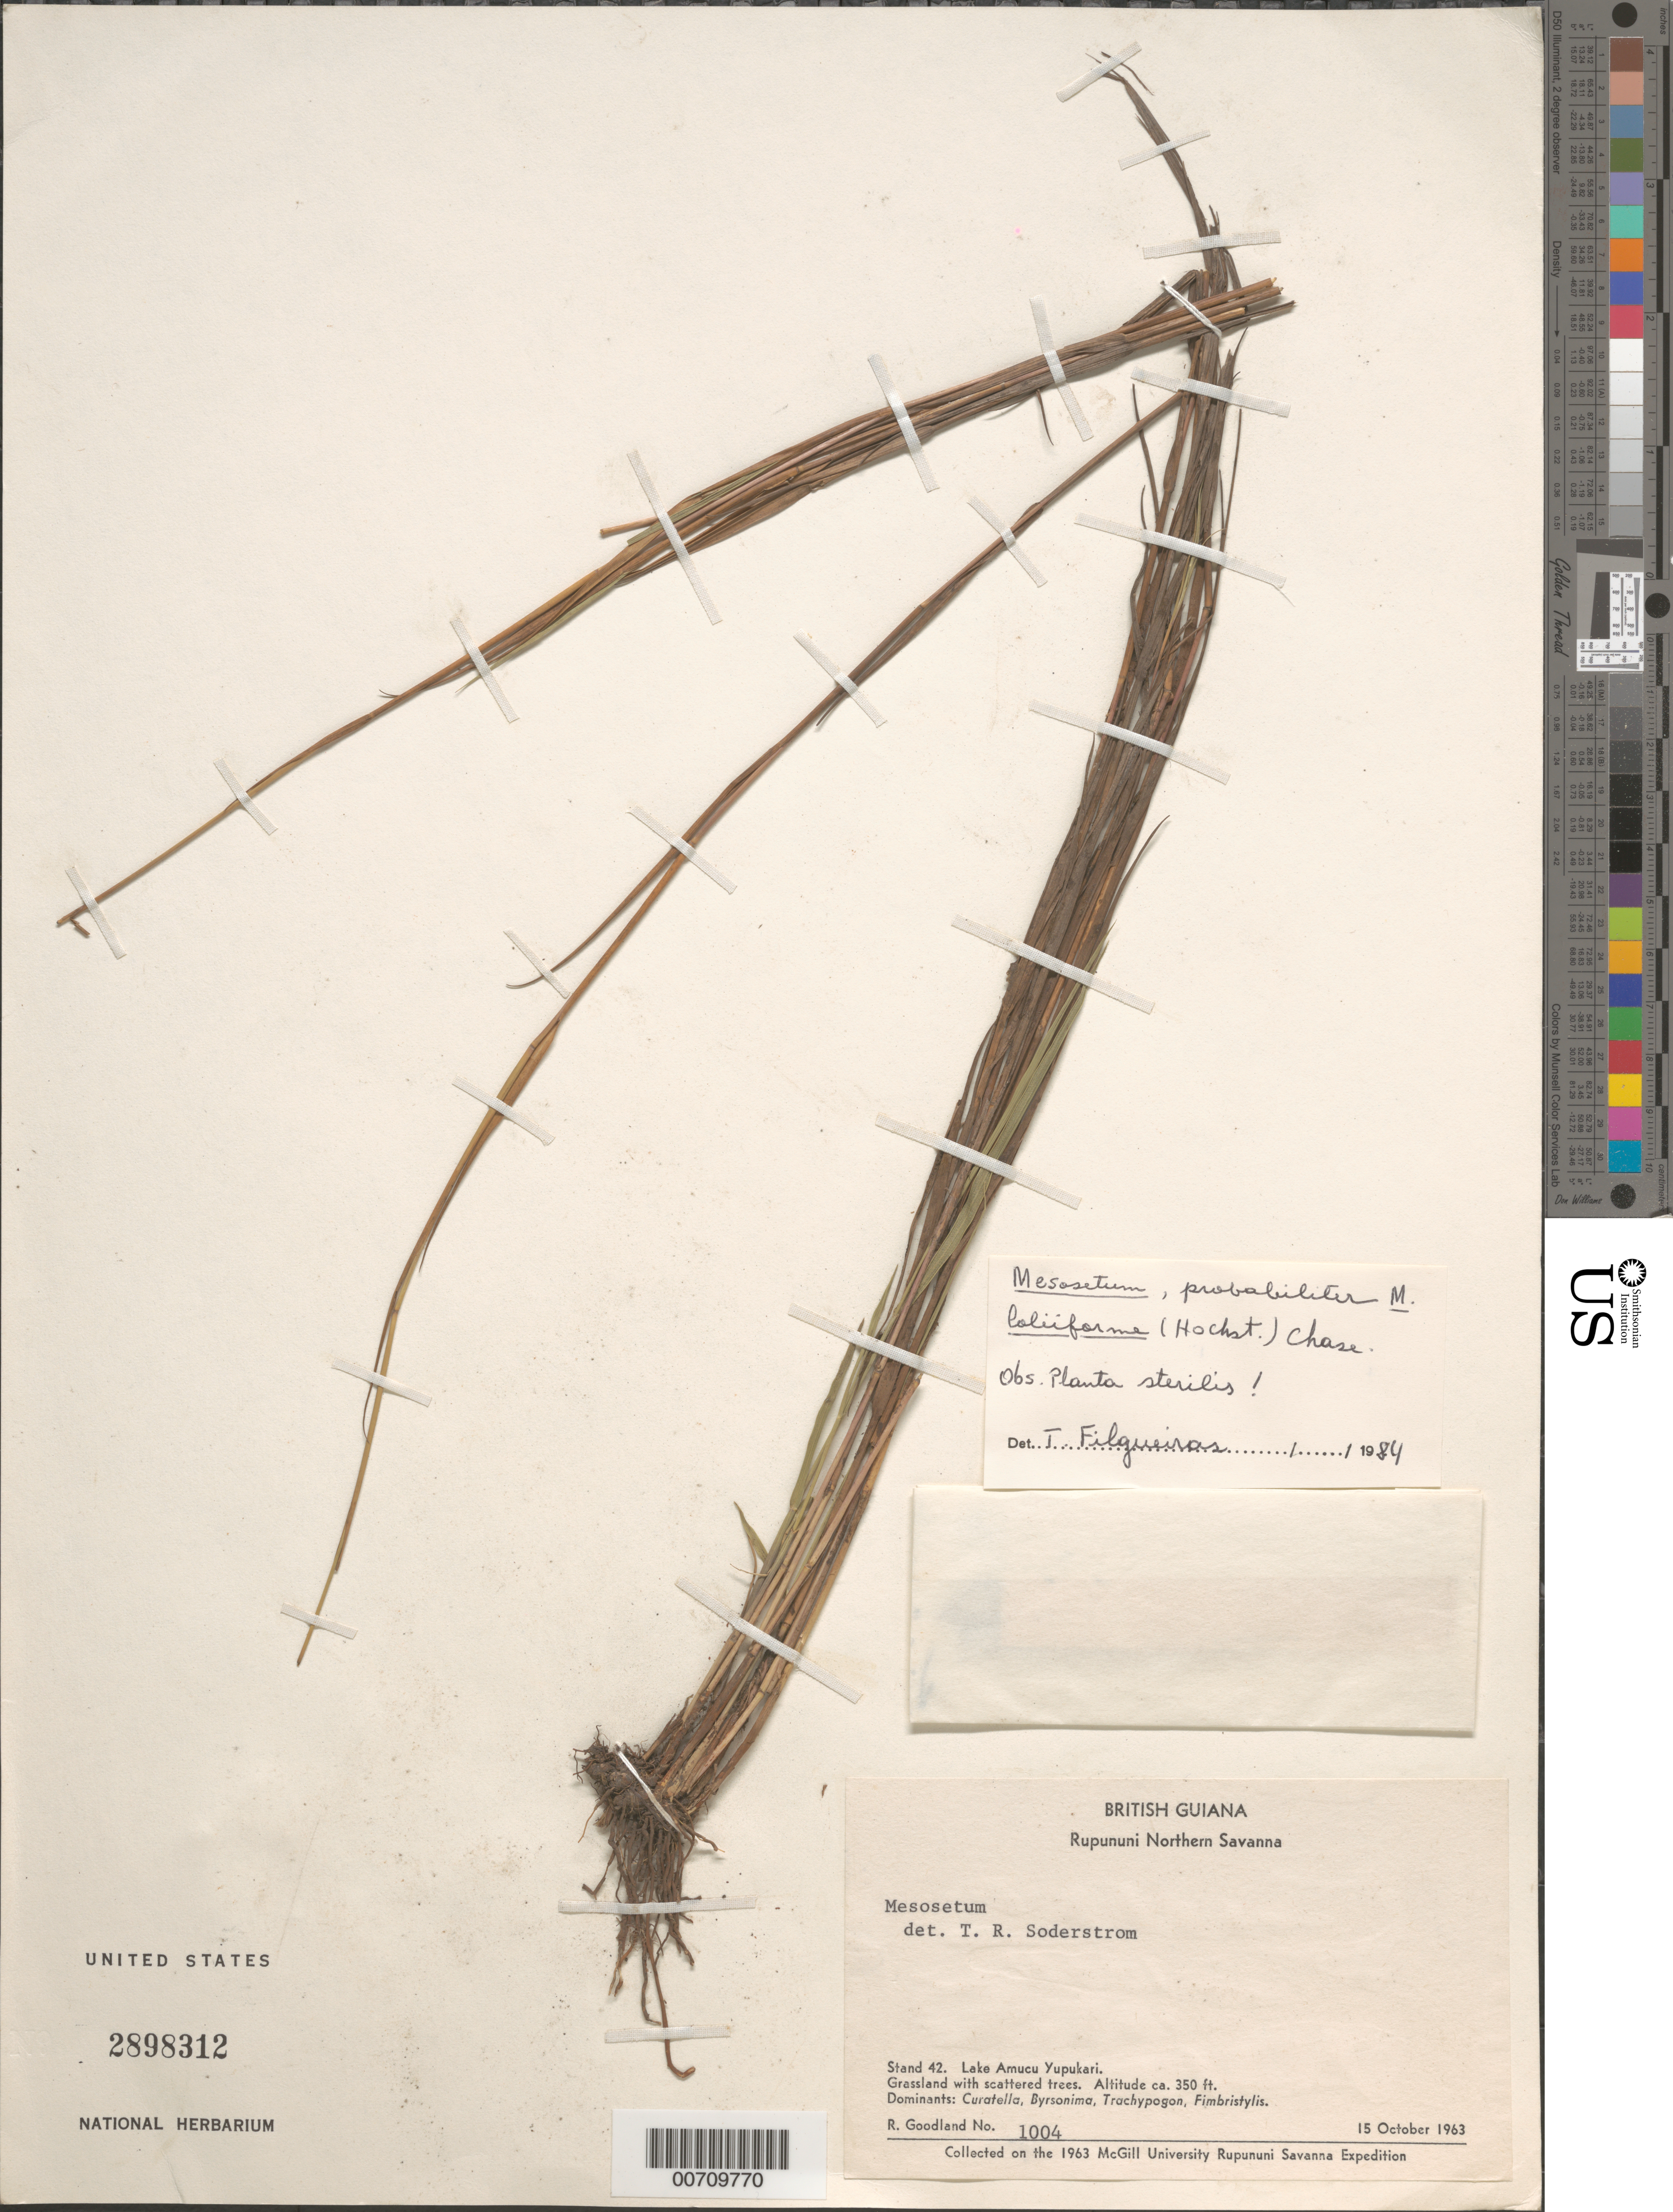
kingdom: Plantae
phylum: Tracheophyta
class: Liliopsida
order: Poales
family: Poaceae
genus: Mesosetum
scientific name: Mesosetum loliiforme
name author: (Hochst. ex Steud.) Chase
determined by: Filgueiras, T. S.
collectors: R. Goodland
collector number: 1004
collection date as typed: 15-Oct-63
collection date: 1963-10-15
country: Guyana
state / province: U. Takutu-U. Essequibo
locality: Rupununi Northern Savanna, Lake Amucu, Yupukari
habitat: Grassland with scattered trees. Dominants: Curatella, Byrsonima, Trachypogon, Fimbristylis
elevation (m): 107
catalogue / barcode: US 2898312